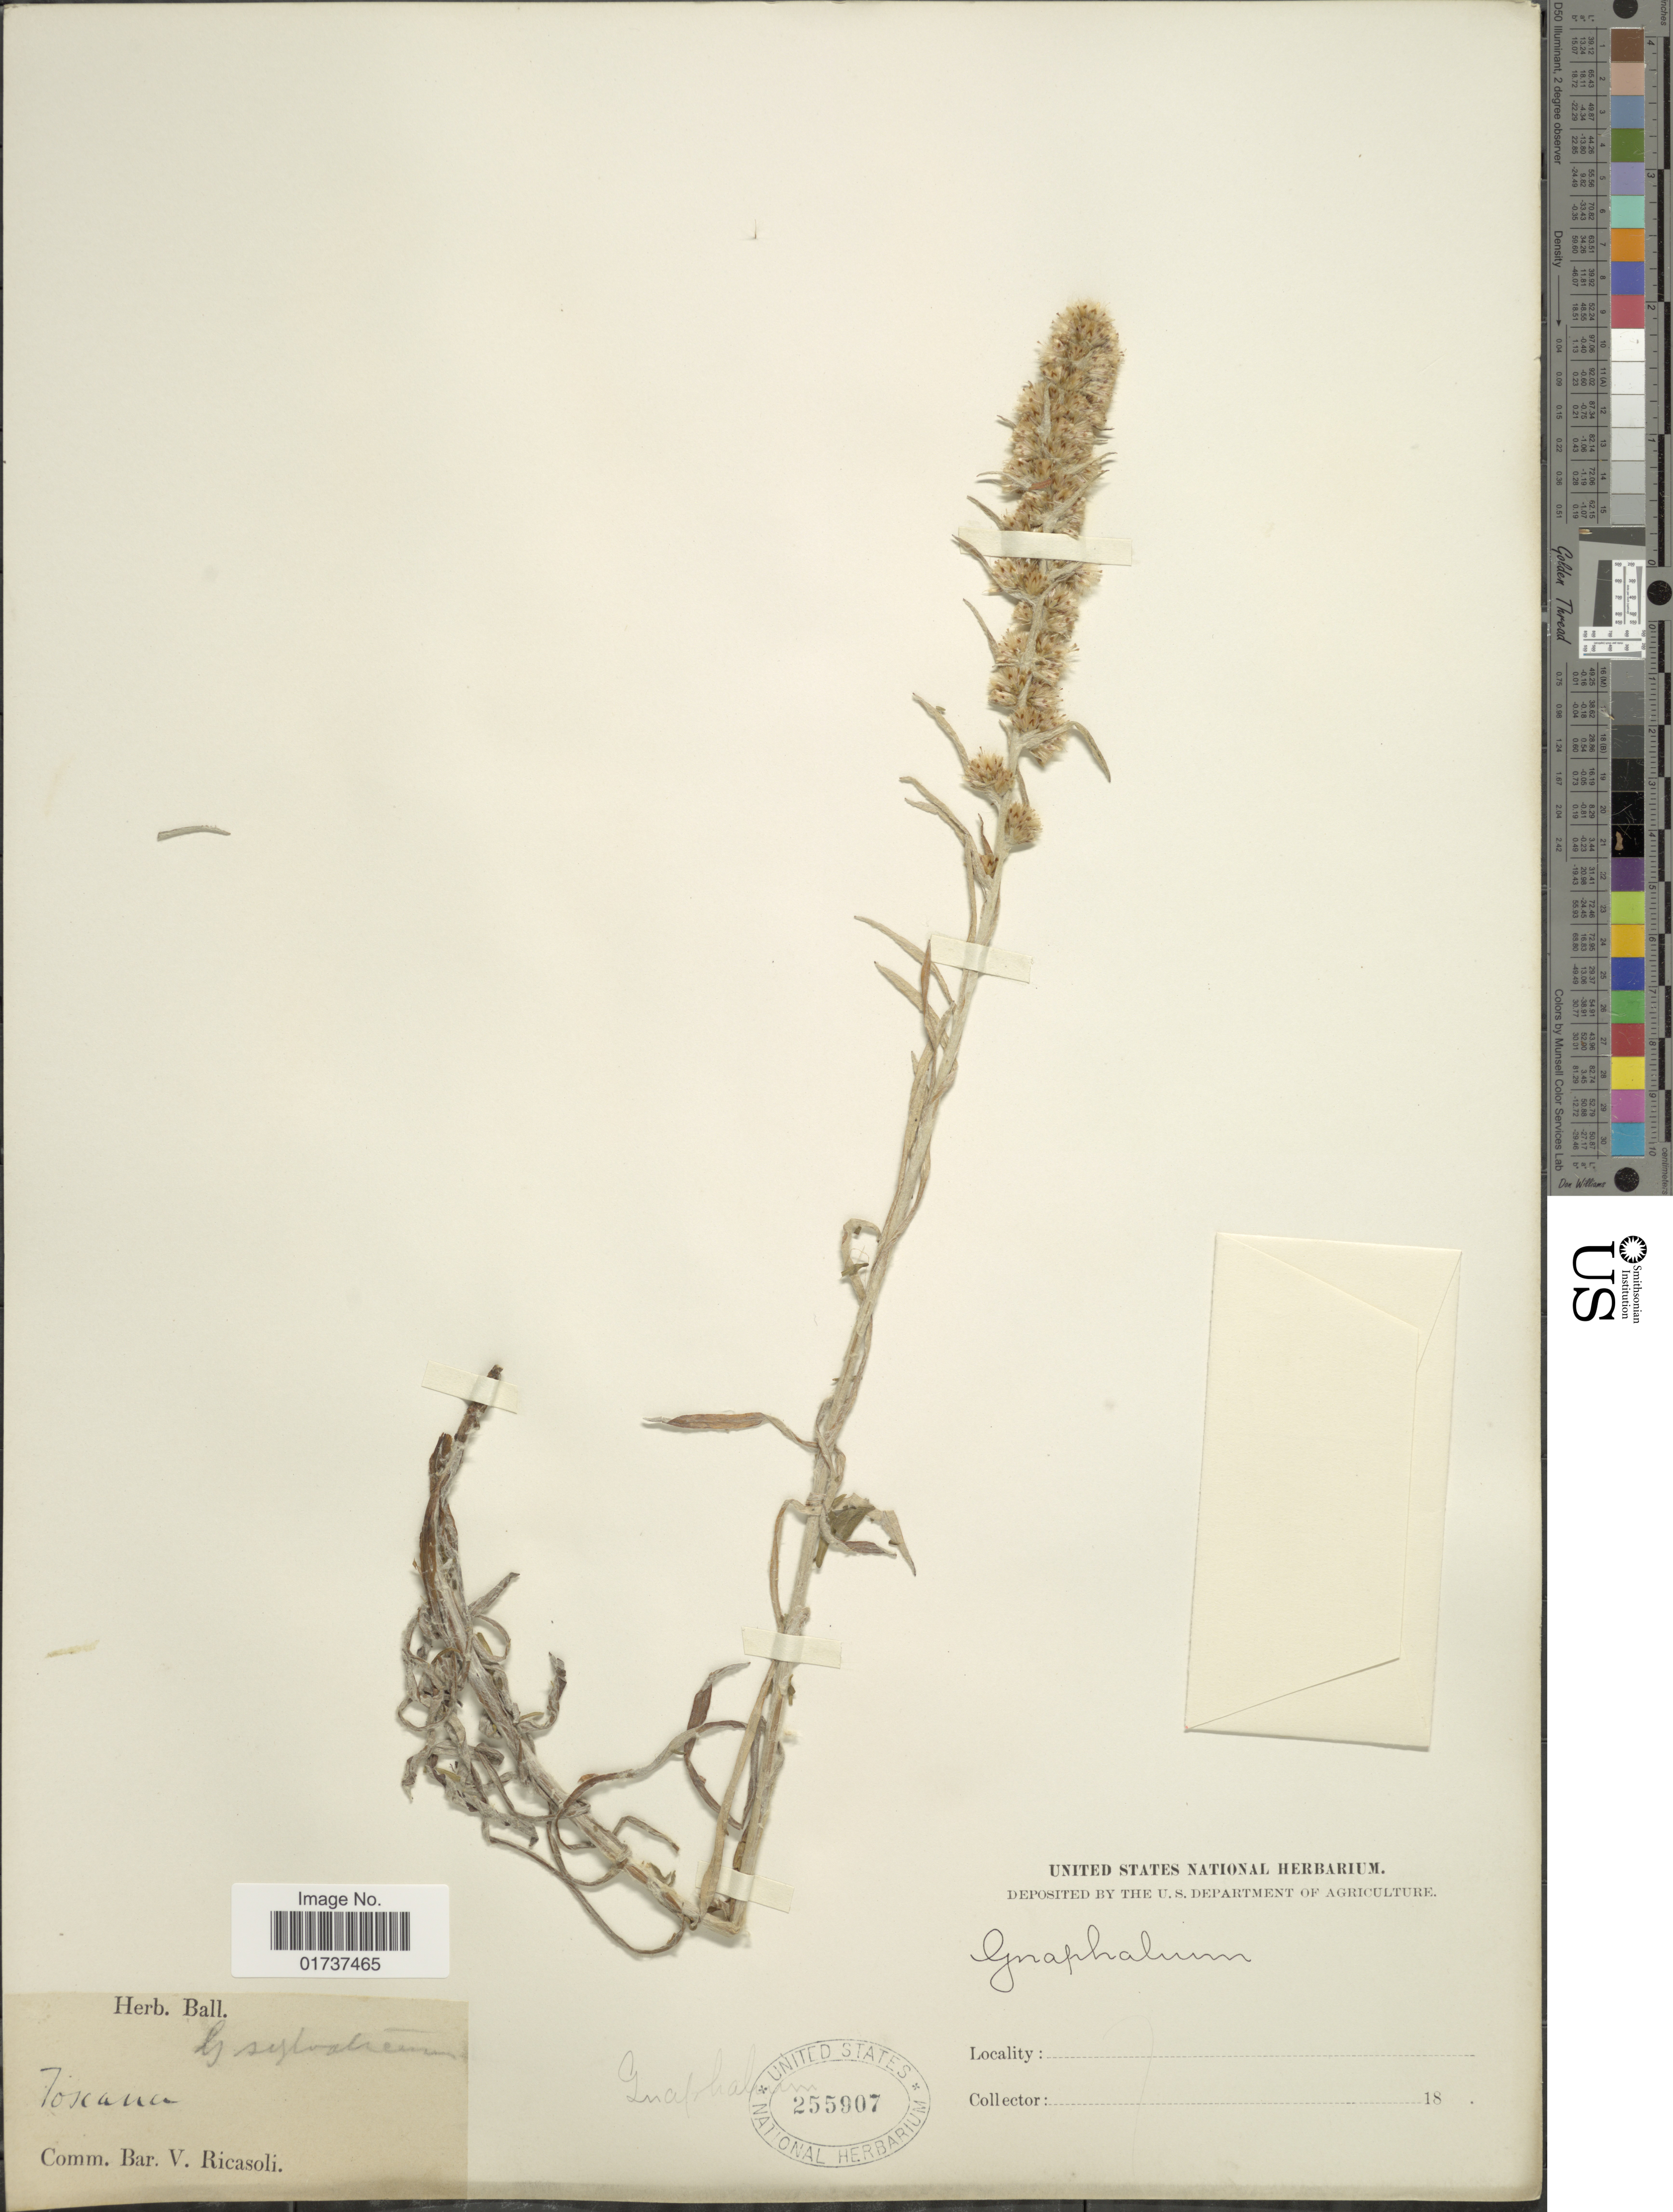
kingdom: Plantae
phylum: Tracheophyta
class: Magnoliopsida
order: Asterales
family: Asteraceae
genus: Gnaphalium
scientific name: Gnaphalium sylvaticum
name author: L.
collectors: ex herb. John Ball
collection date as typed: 18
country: Italy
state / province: Tuscany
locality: Toscana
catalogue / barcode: US 255907